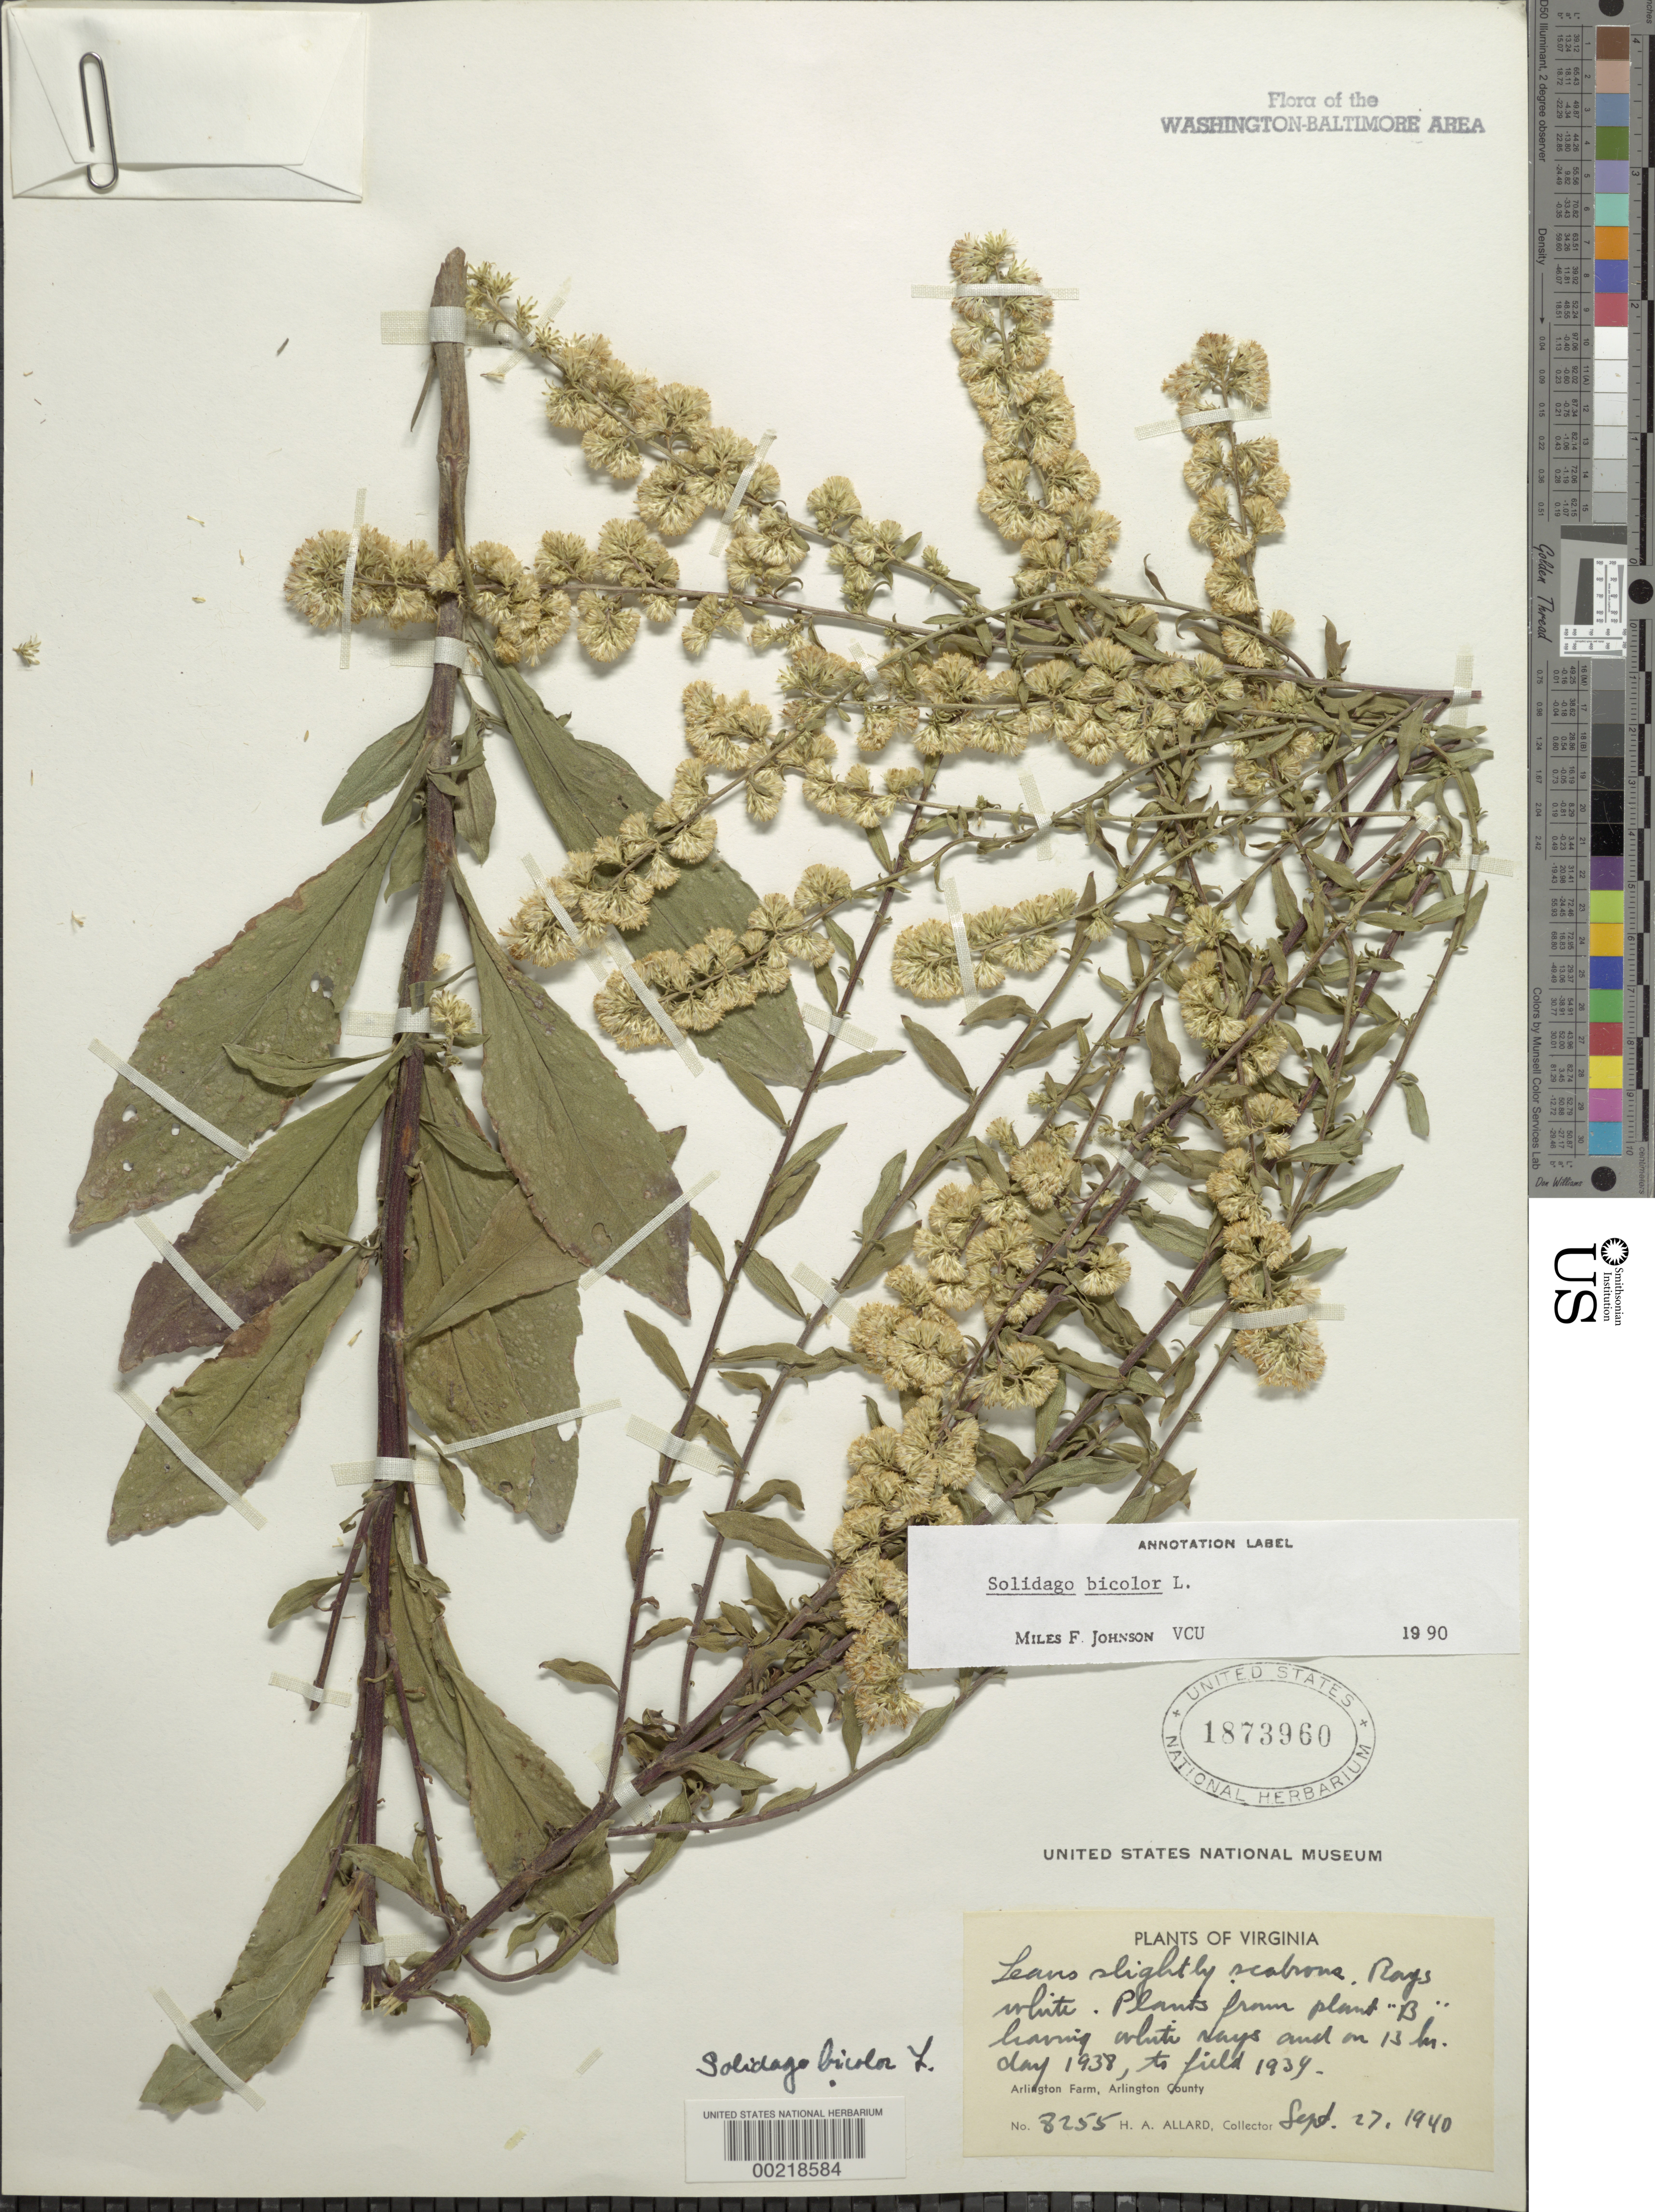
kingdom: Plantae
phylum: Tracheophyta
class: Magnoliopsida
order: Asterales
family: Asteraceae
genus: Solidago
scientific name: Solidago bicolor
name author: L.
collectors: H. A. Allard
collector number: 8255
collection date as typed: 27 Sep 1940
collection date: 1940-09-27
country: United States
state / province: Virginia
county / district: Arlington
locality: Arlington Farm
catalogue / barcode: US 1873960